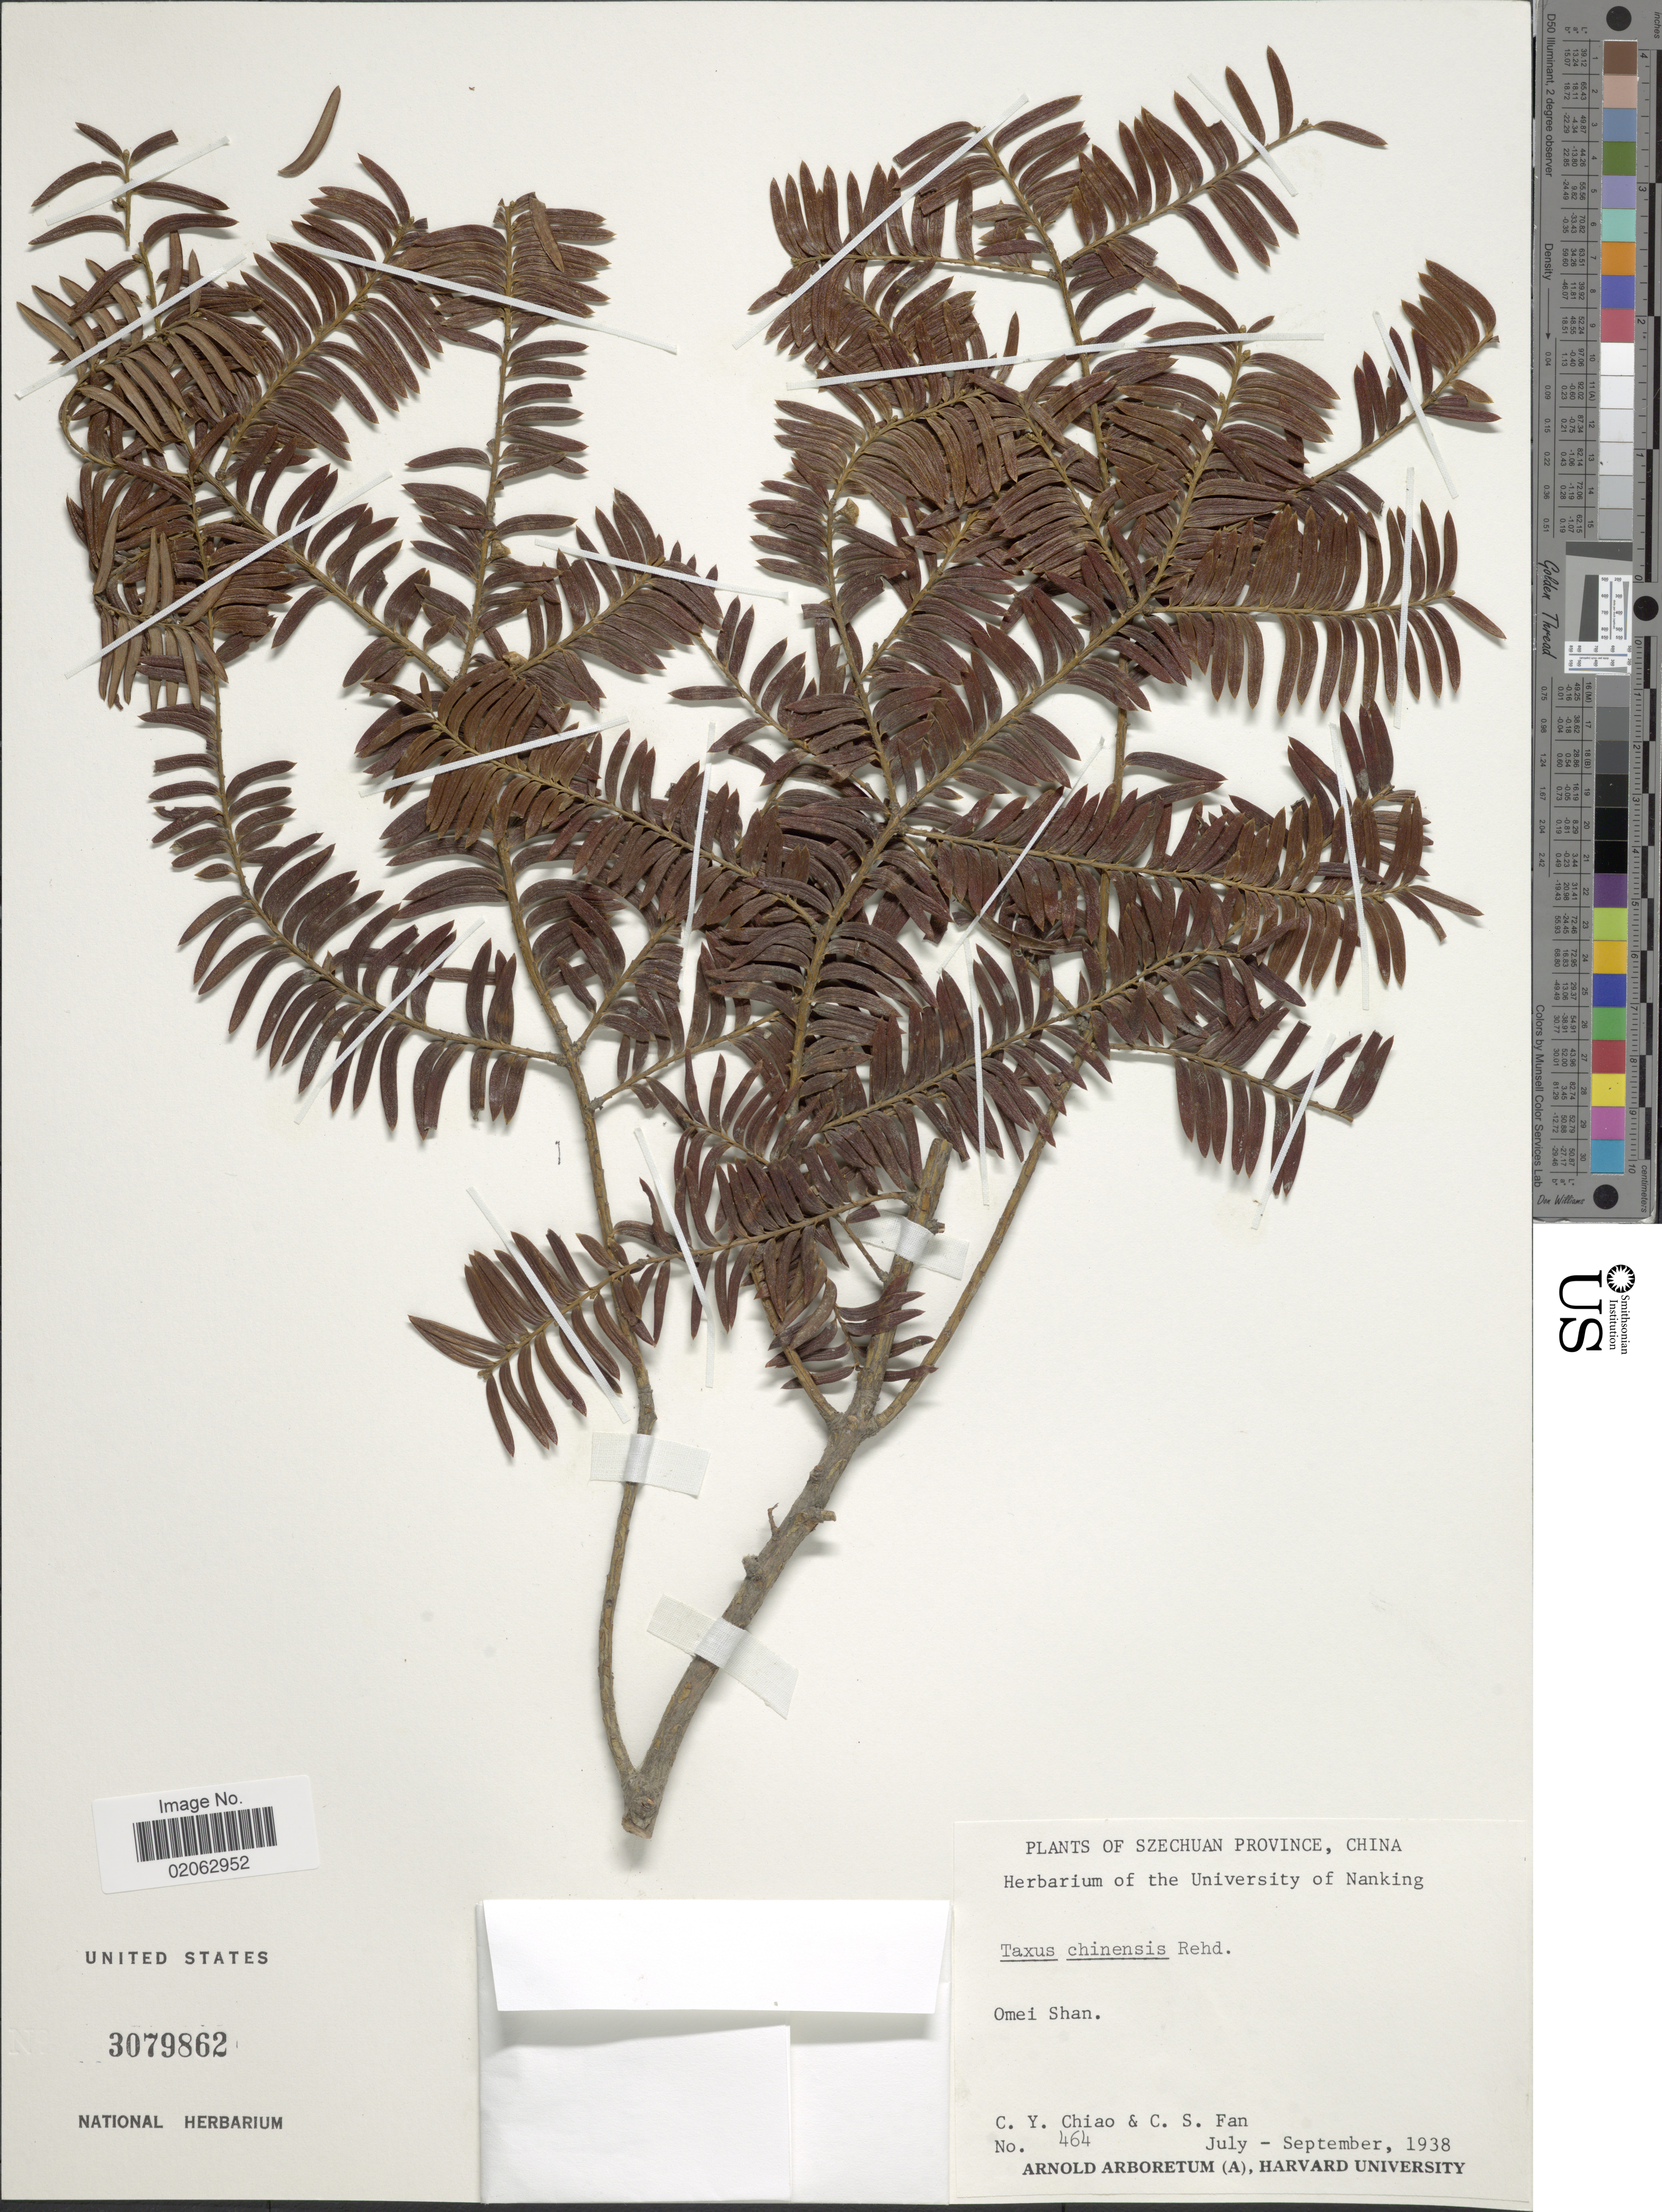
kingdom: Plantae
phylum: Tracheophyta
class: Pinopsida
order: Pinales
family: Taxaceae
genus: Taxus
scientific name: Taxus celebica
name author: (Warb.) H.L. Li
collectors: C. Y. Chiao & C. S. Fan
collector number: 464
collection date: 1938-07/1938-09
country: China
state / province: Sichuan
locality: Szechuan Province, Omei Shan.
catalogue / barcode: US 3079862